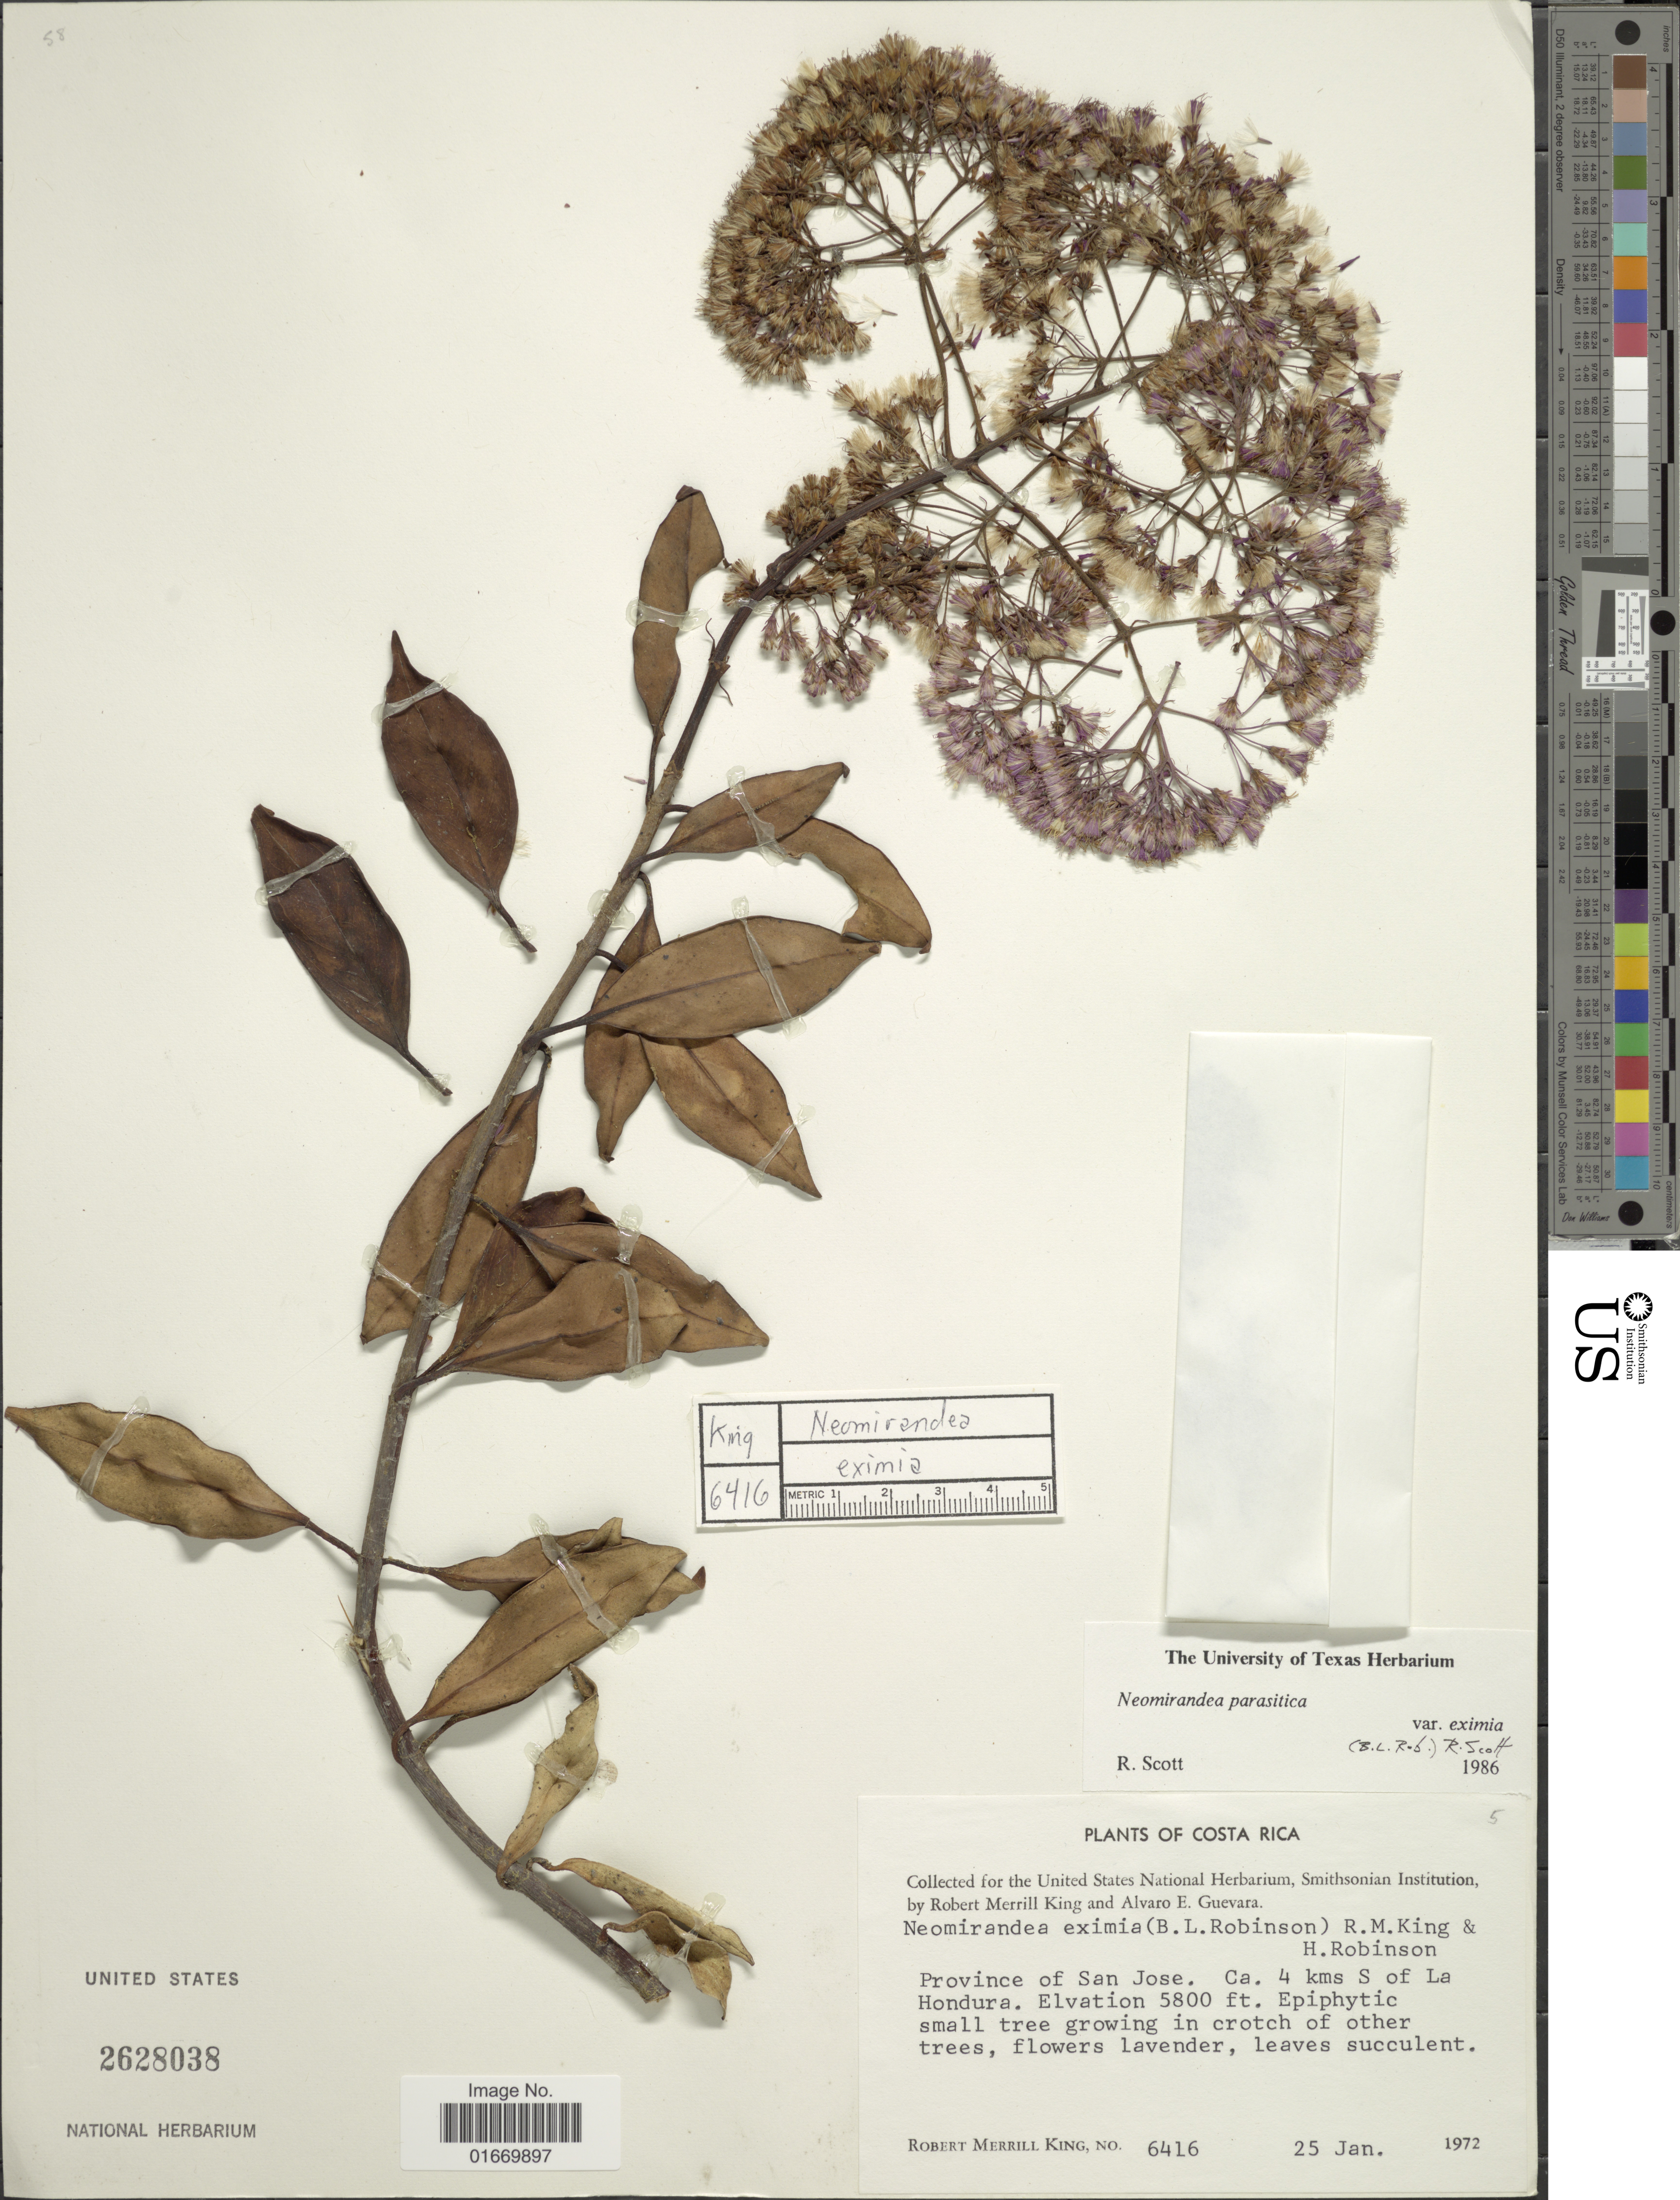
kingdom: Plantae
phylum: Tracheophyta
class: Magnoliopsida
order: Asterales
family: Asteraceae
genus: Neomirandea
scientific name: Neomirandea eximia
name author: (B.L. Rob.) R.M. King & H. Rob.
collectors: R. M. King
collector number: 6416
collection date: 1972-01-25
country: Costa Rica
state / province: San José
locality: Ca 4 kms S of La Hondura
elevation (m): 1768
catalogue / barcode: US 2628038